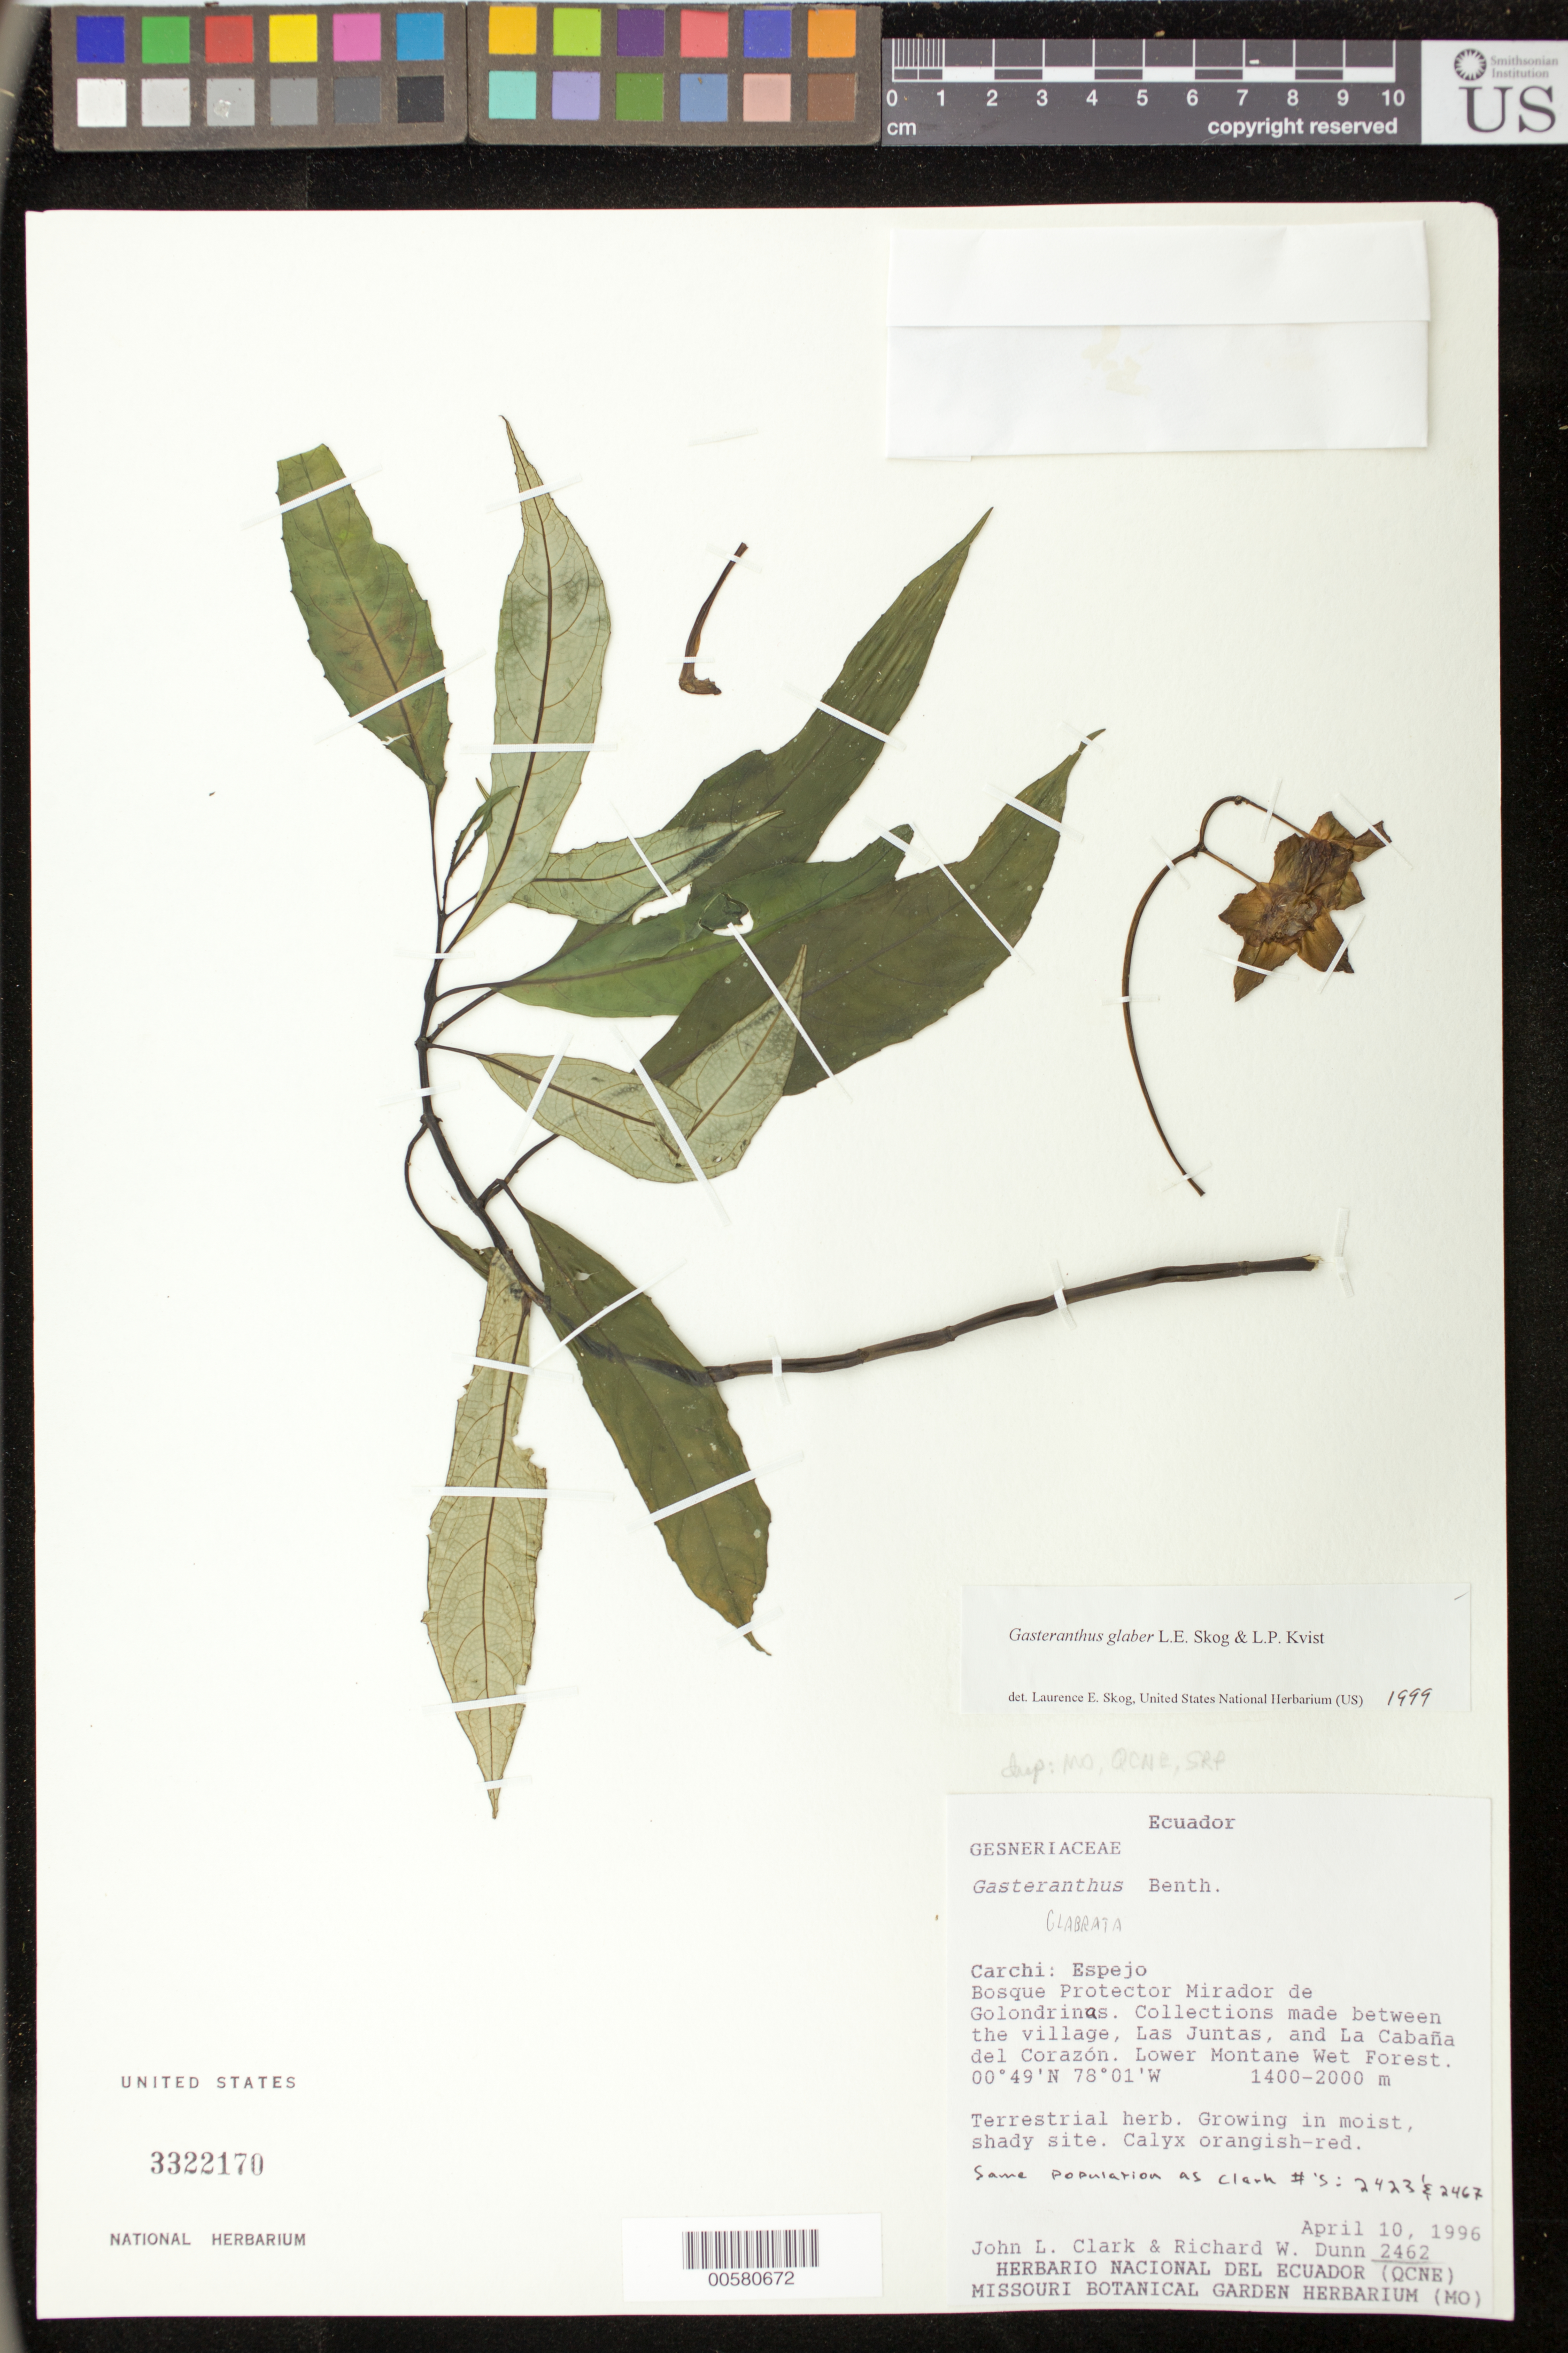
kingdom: Plantae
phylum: Tracheophyta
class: Magnoliopsida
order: Lamiales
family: Gesneriaceae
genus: Gasteranthus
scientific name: Gasteranthus glaber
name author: L.E. Skog & L.P. Kvist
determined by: Skog, Laurence E.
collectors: J. L. Clark & R. Dunn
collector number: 2462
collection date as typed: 10 Apr 1996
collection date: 1996-04-10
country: Ecuador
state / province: Carchi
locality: Espejo; Bosque Protector Mirador de Golondrinas; between the village, Las Juntas, and La Cabaña del Corazón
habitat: Lower montane wet forest; growing in moist shady site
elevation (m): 1400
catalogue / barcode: US 3322170